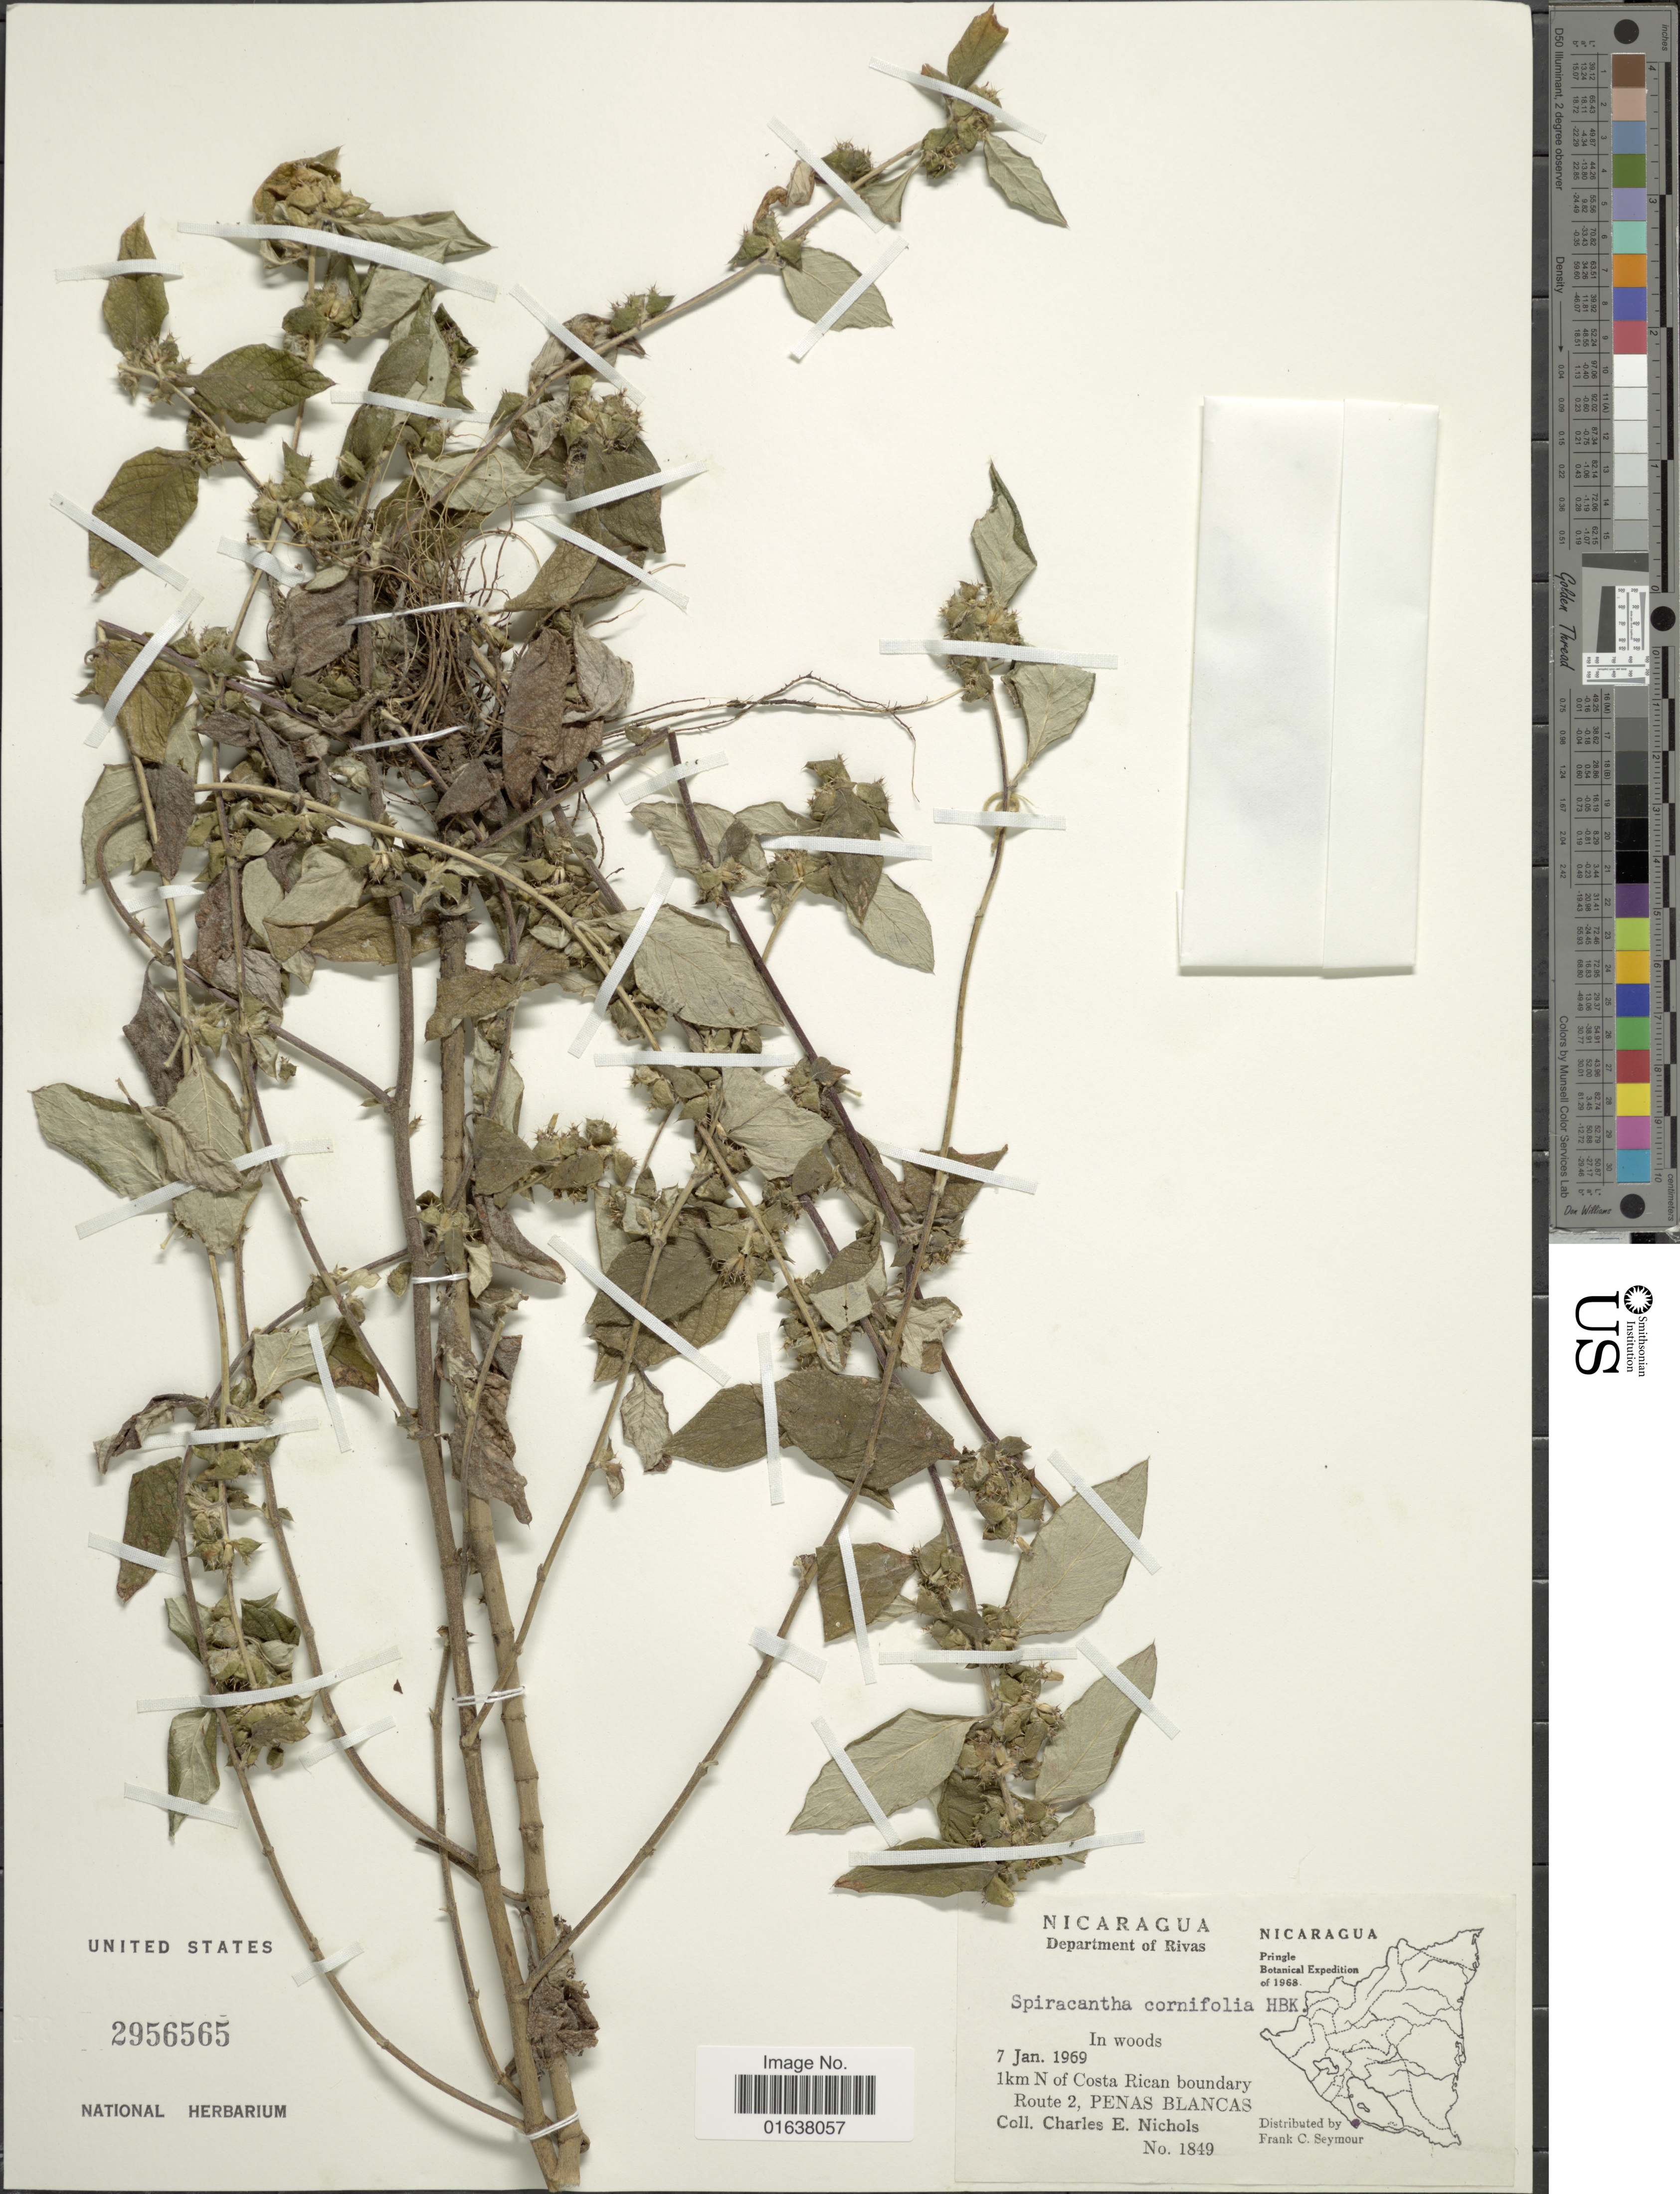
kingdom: Plantae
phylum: Tracheophyta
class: Magnoliopsida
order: Asterales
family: Asteraceae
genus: Spiracantha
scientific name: Spiracantha cornifolia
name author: Kunth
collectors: C. Nichols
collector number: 1849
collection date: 1969-01-07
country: Nicaragua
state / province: Rivas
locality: Department of Rivas. 1km N of Costa Rican boundary Route 2, Penas Blancas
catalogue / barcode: US 2956565